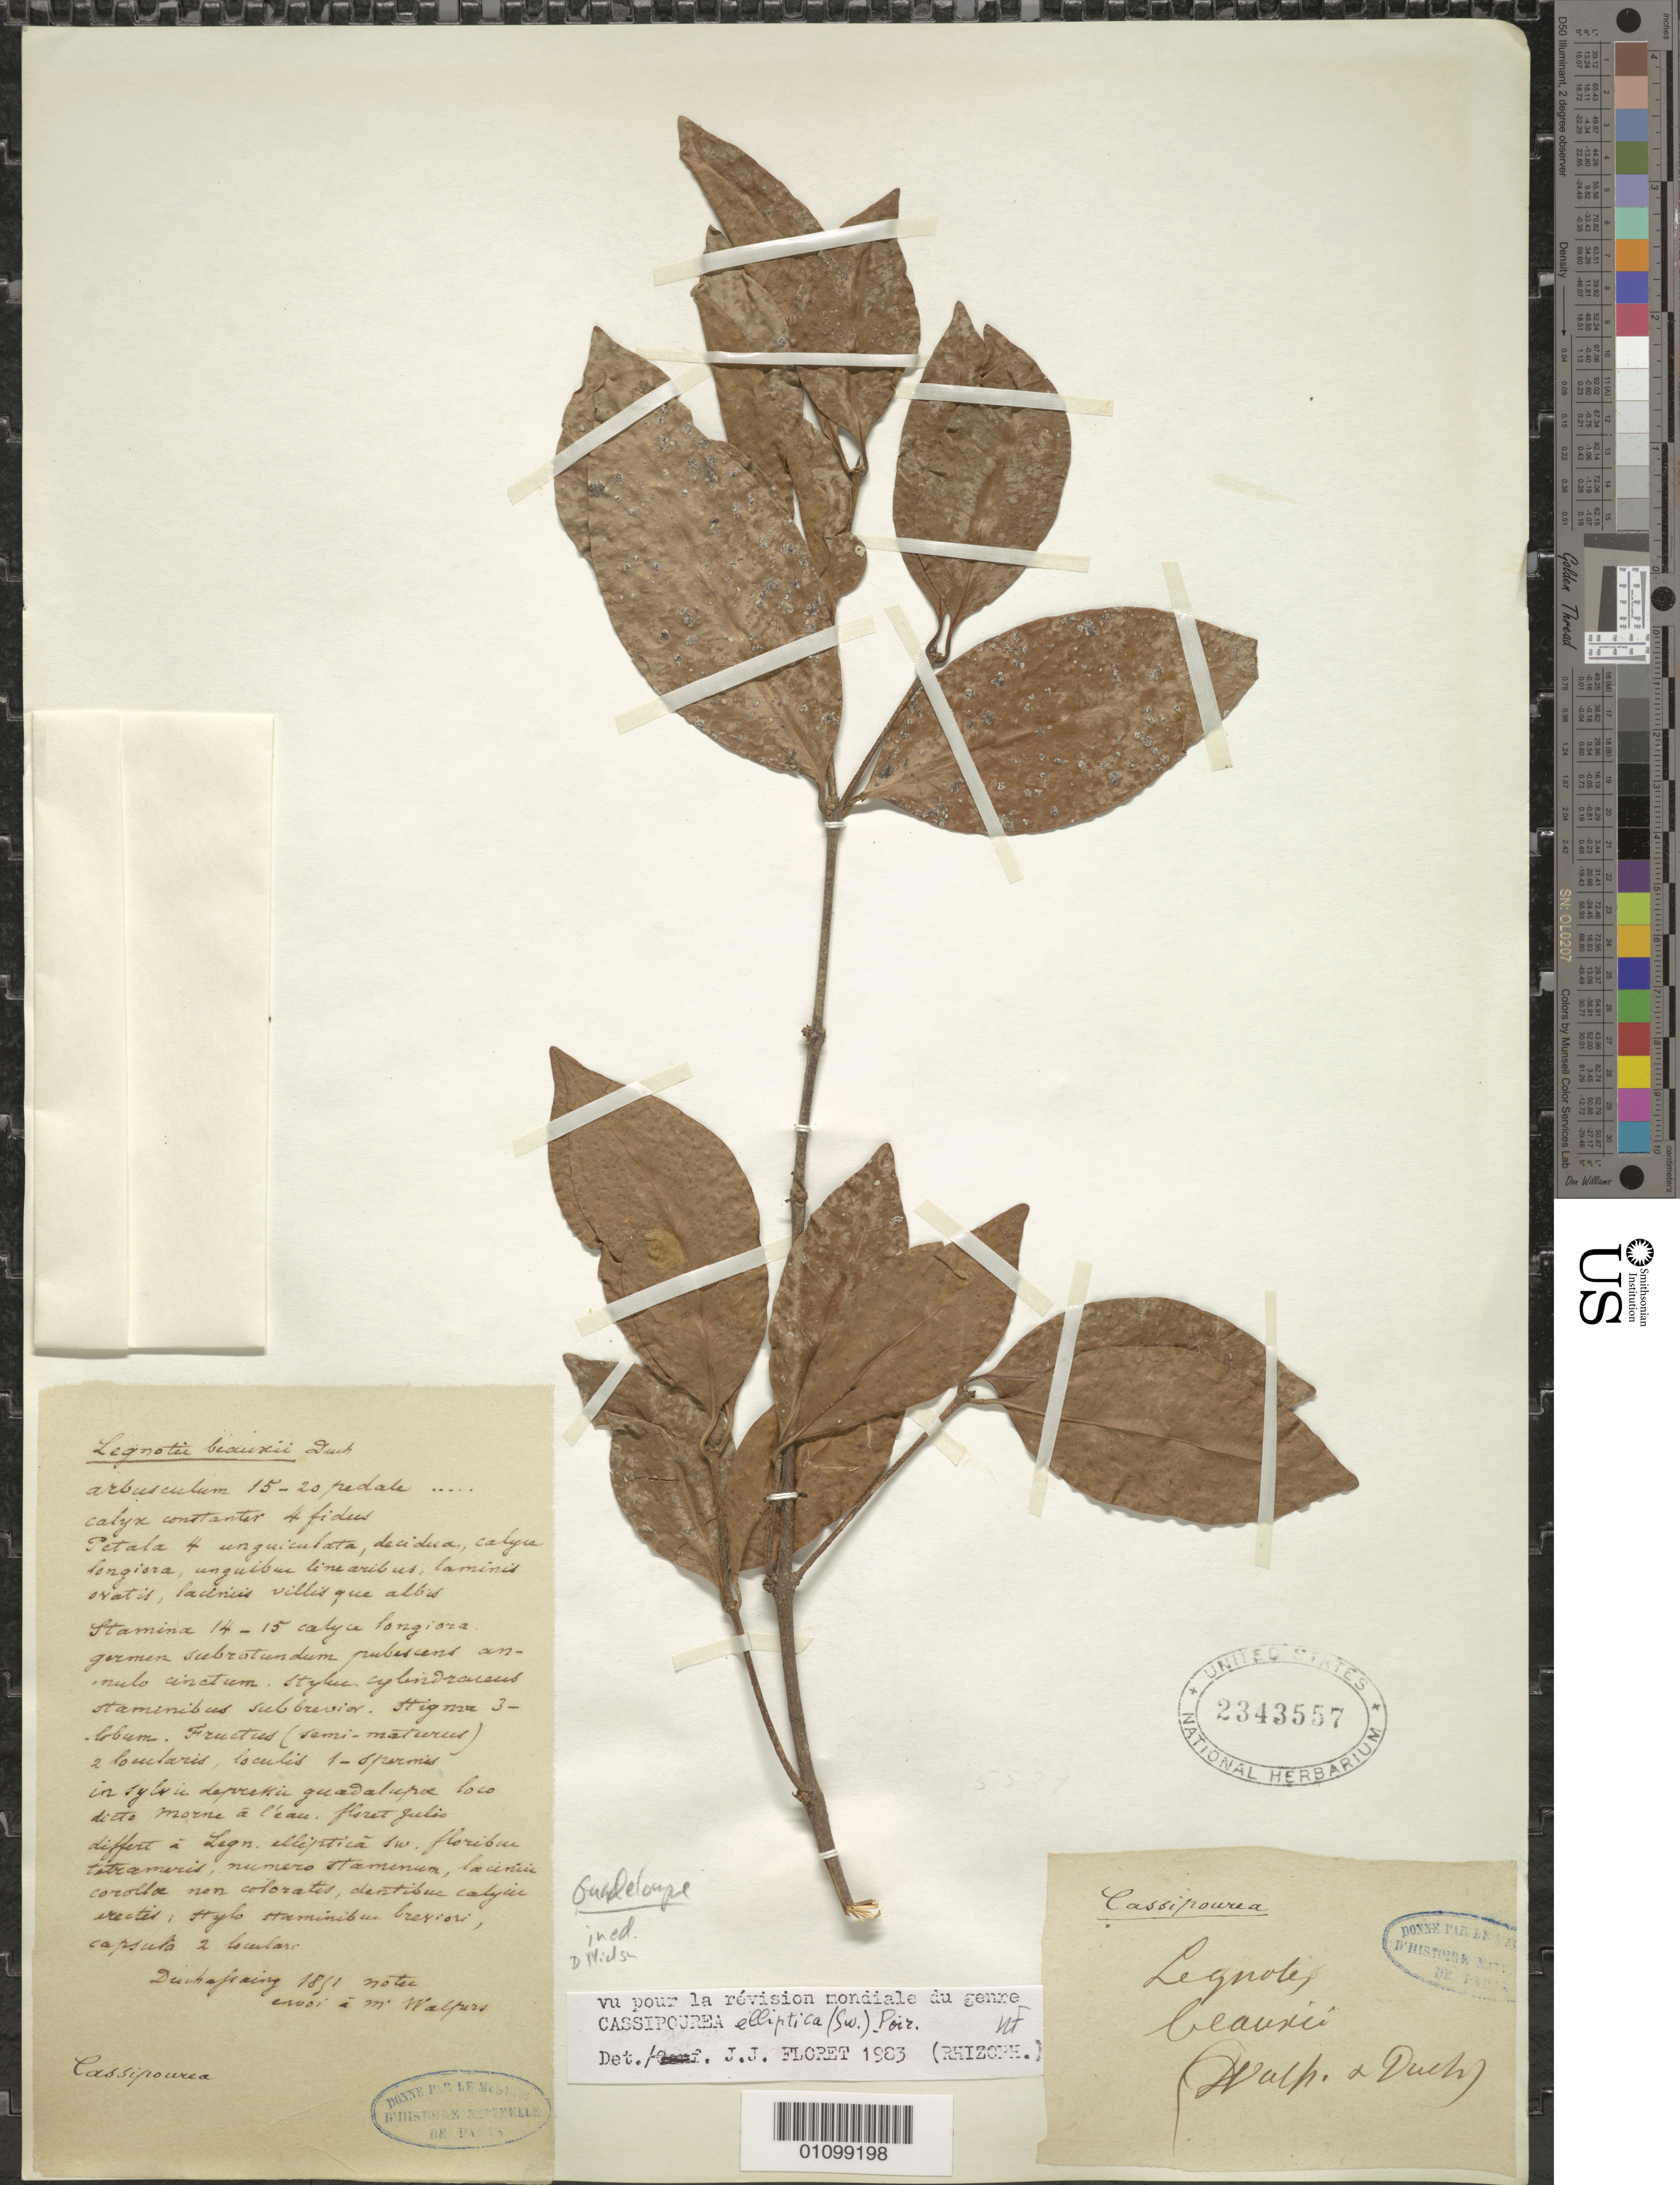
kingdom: Plantae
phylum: Tracheophyta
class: Magnoliopsida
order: Malpighiales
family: Rhizophoraceae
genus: Cassipourea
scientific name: Cassipourea elliptica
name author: (Sw.) Poir.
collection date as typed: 1851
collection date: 1851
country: Guadeloupe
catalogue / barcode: US 2343557